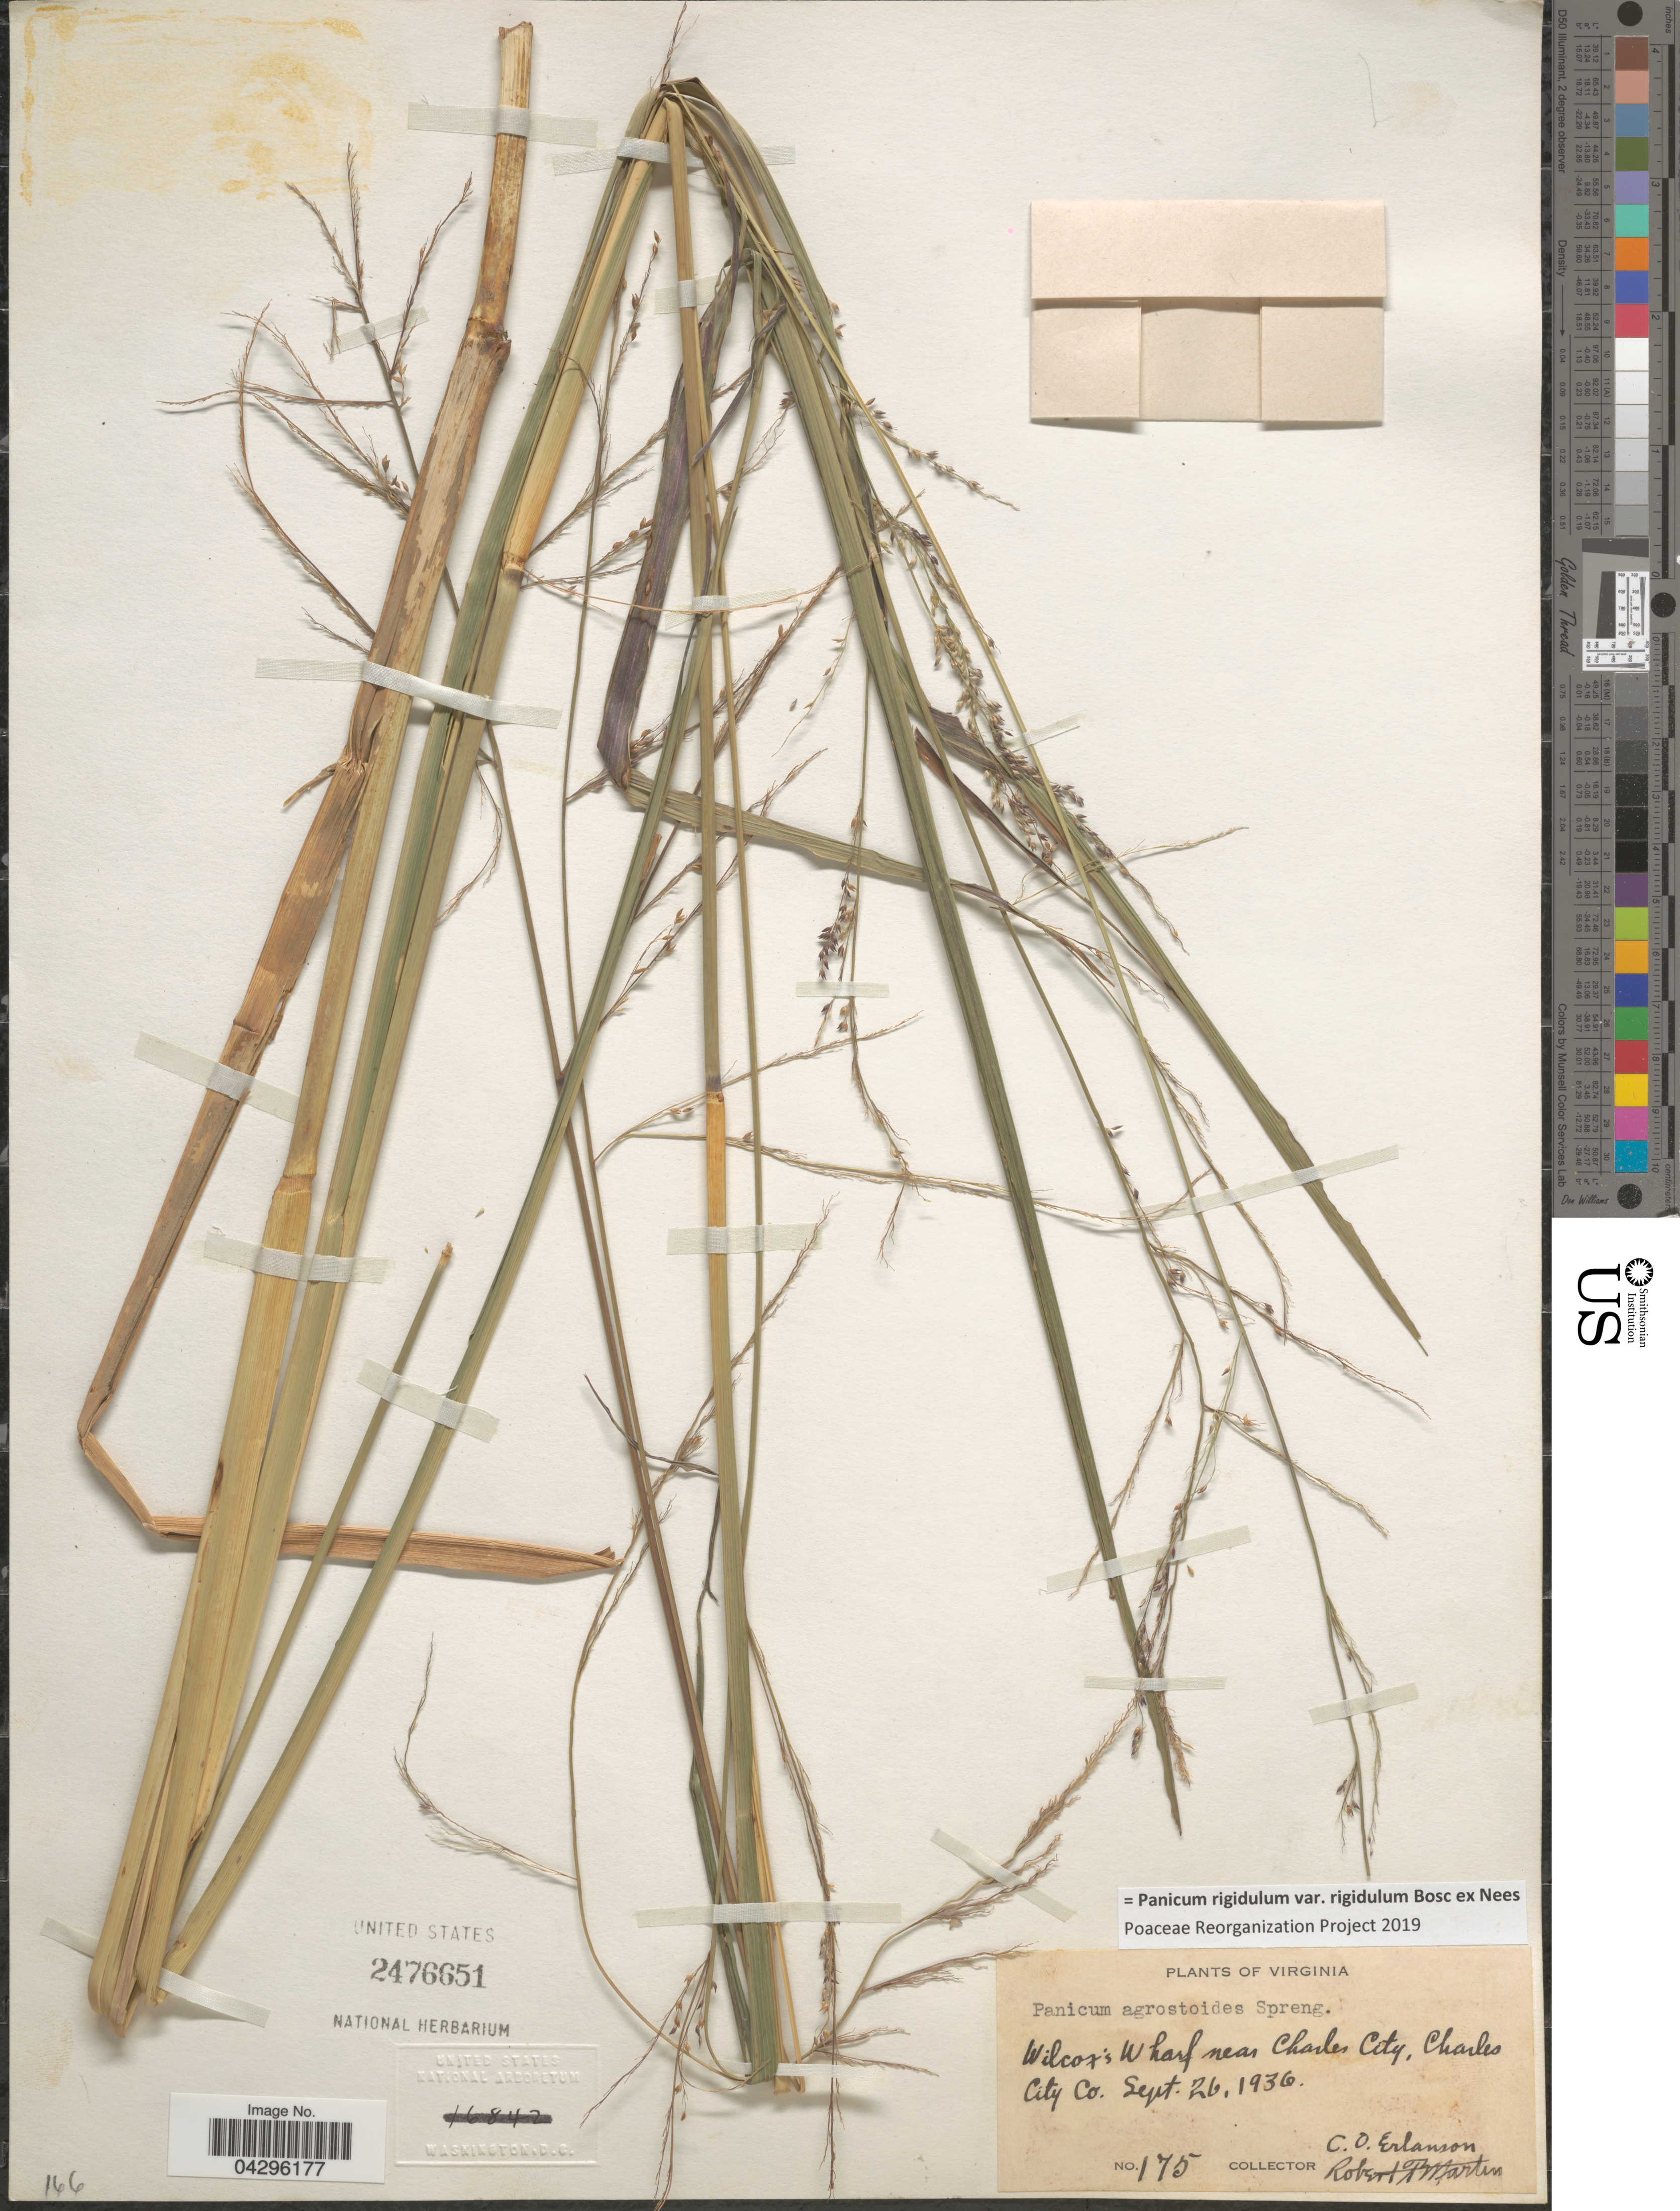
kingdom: Plantae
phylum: Tracheophyta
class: Liliopsida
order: Poales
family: Poaceae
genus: Panicum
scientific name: Panicum rigidulum var. rigidulum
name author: Bosc ex Nees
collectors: C. O. Erlanson & R. F. Martin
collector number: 175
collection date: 1936-09-26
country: United States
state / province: Virginia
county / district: Charles City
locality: Wilcox's Wharf near Charles City, Charles City Co.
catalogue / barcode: US 2476651